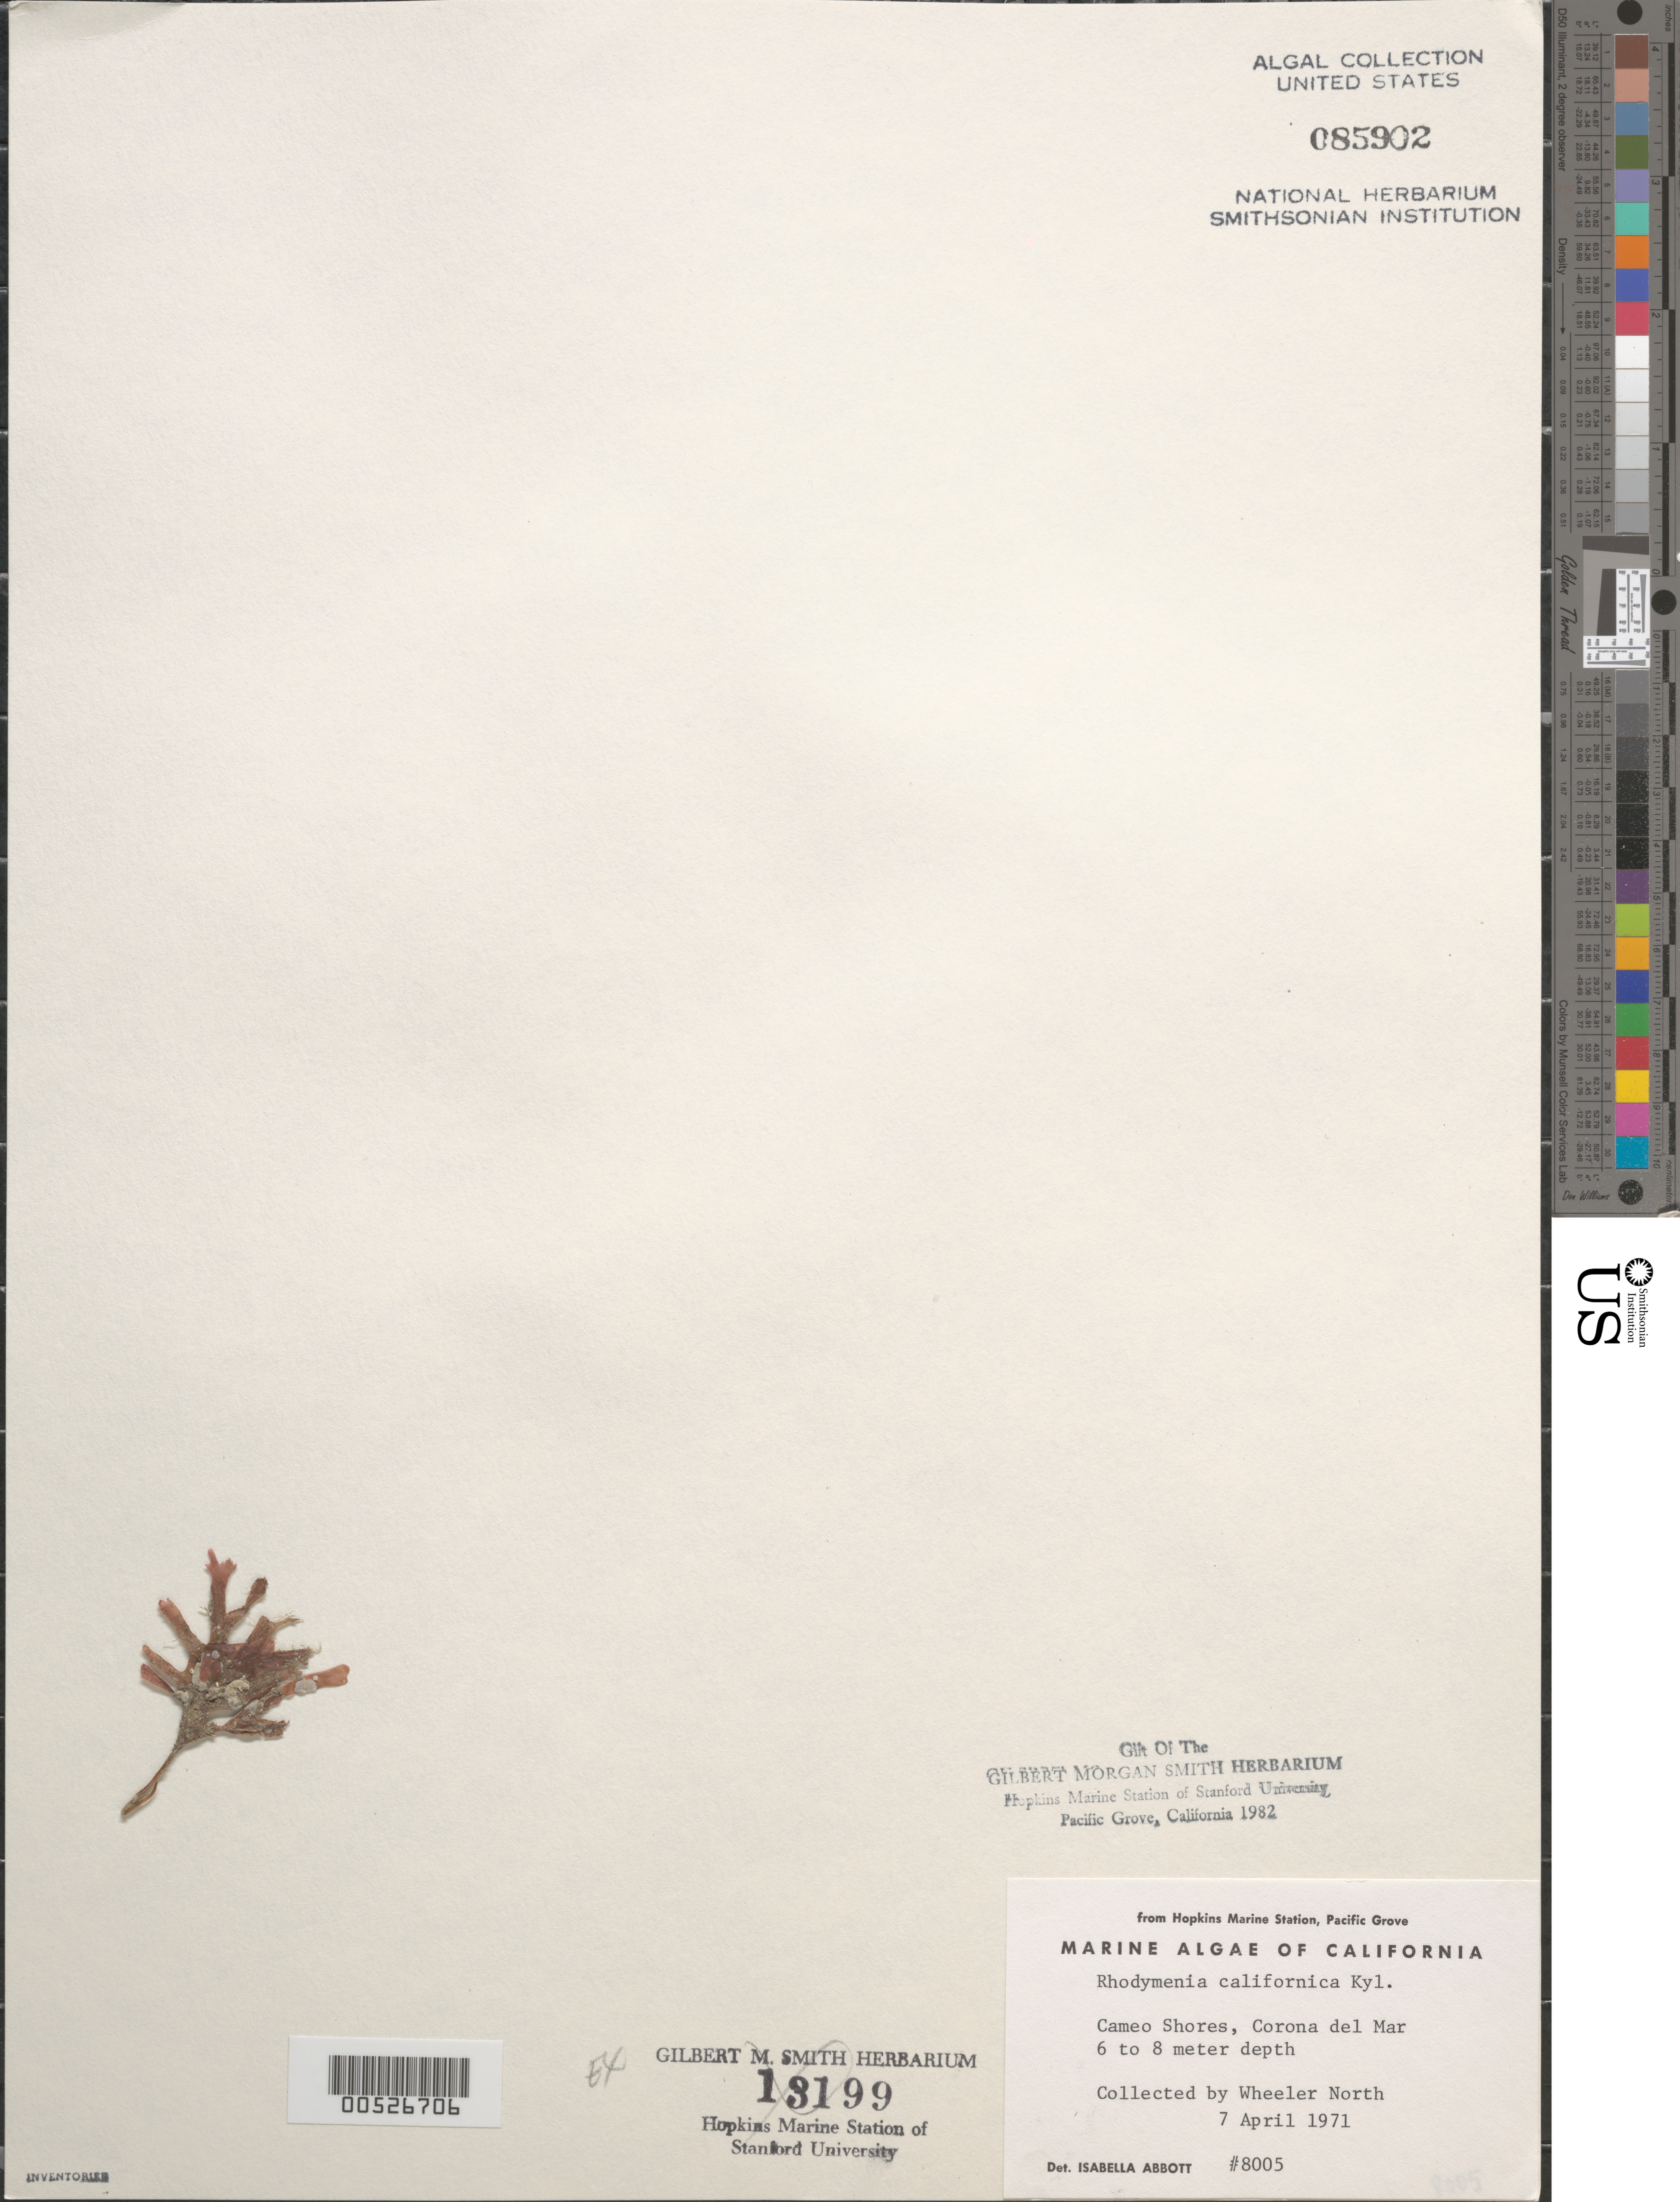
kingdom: Plantae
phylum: Rhodophyta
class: Florideophyceae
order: Rhodymeniales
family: Rhodymeniaceae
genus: Rhodymenia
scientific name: Rhodymenia californica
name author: Kylin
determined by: Abbott, Isabella A.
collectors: W. North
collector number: IAA 8005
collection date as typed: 07 Apr 1971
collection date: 1971-04-07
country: United States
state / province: California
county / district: Orange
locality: Cameo Shores Beach, Corona del Mar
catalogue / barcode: US 85902